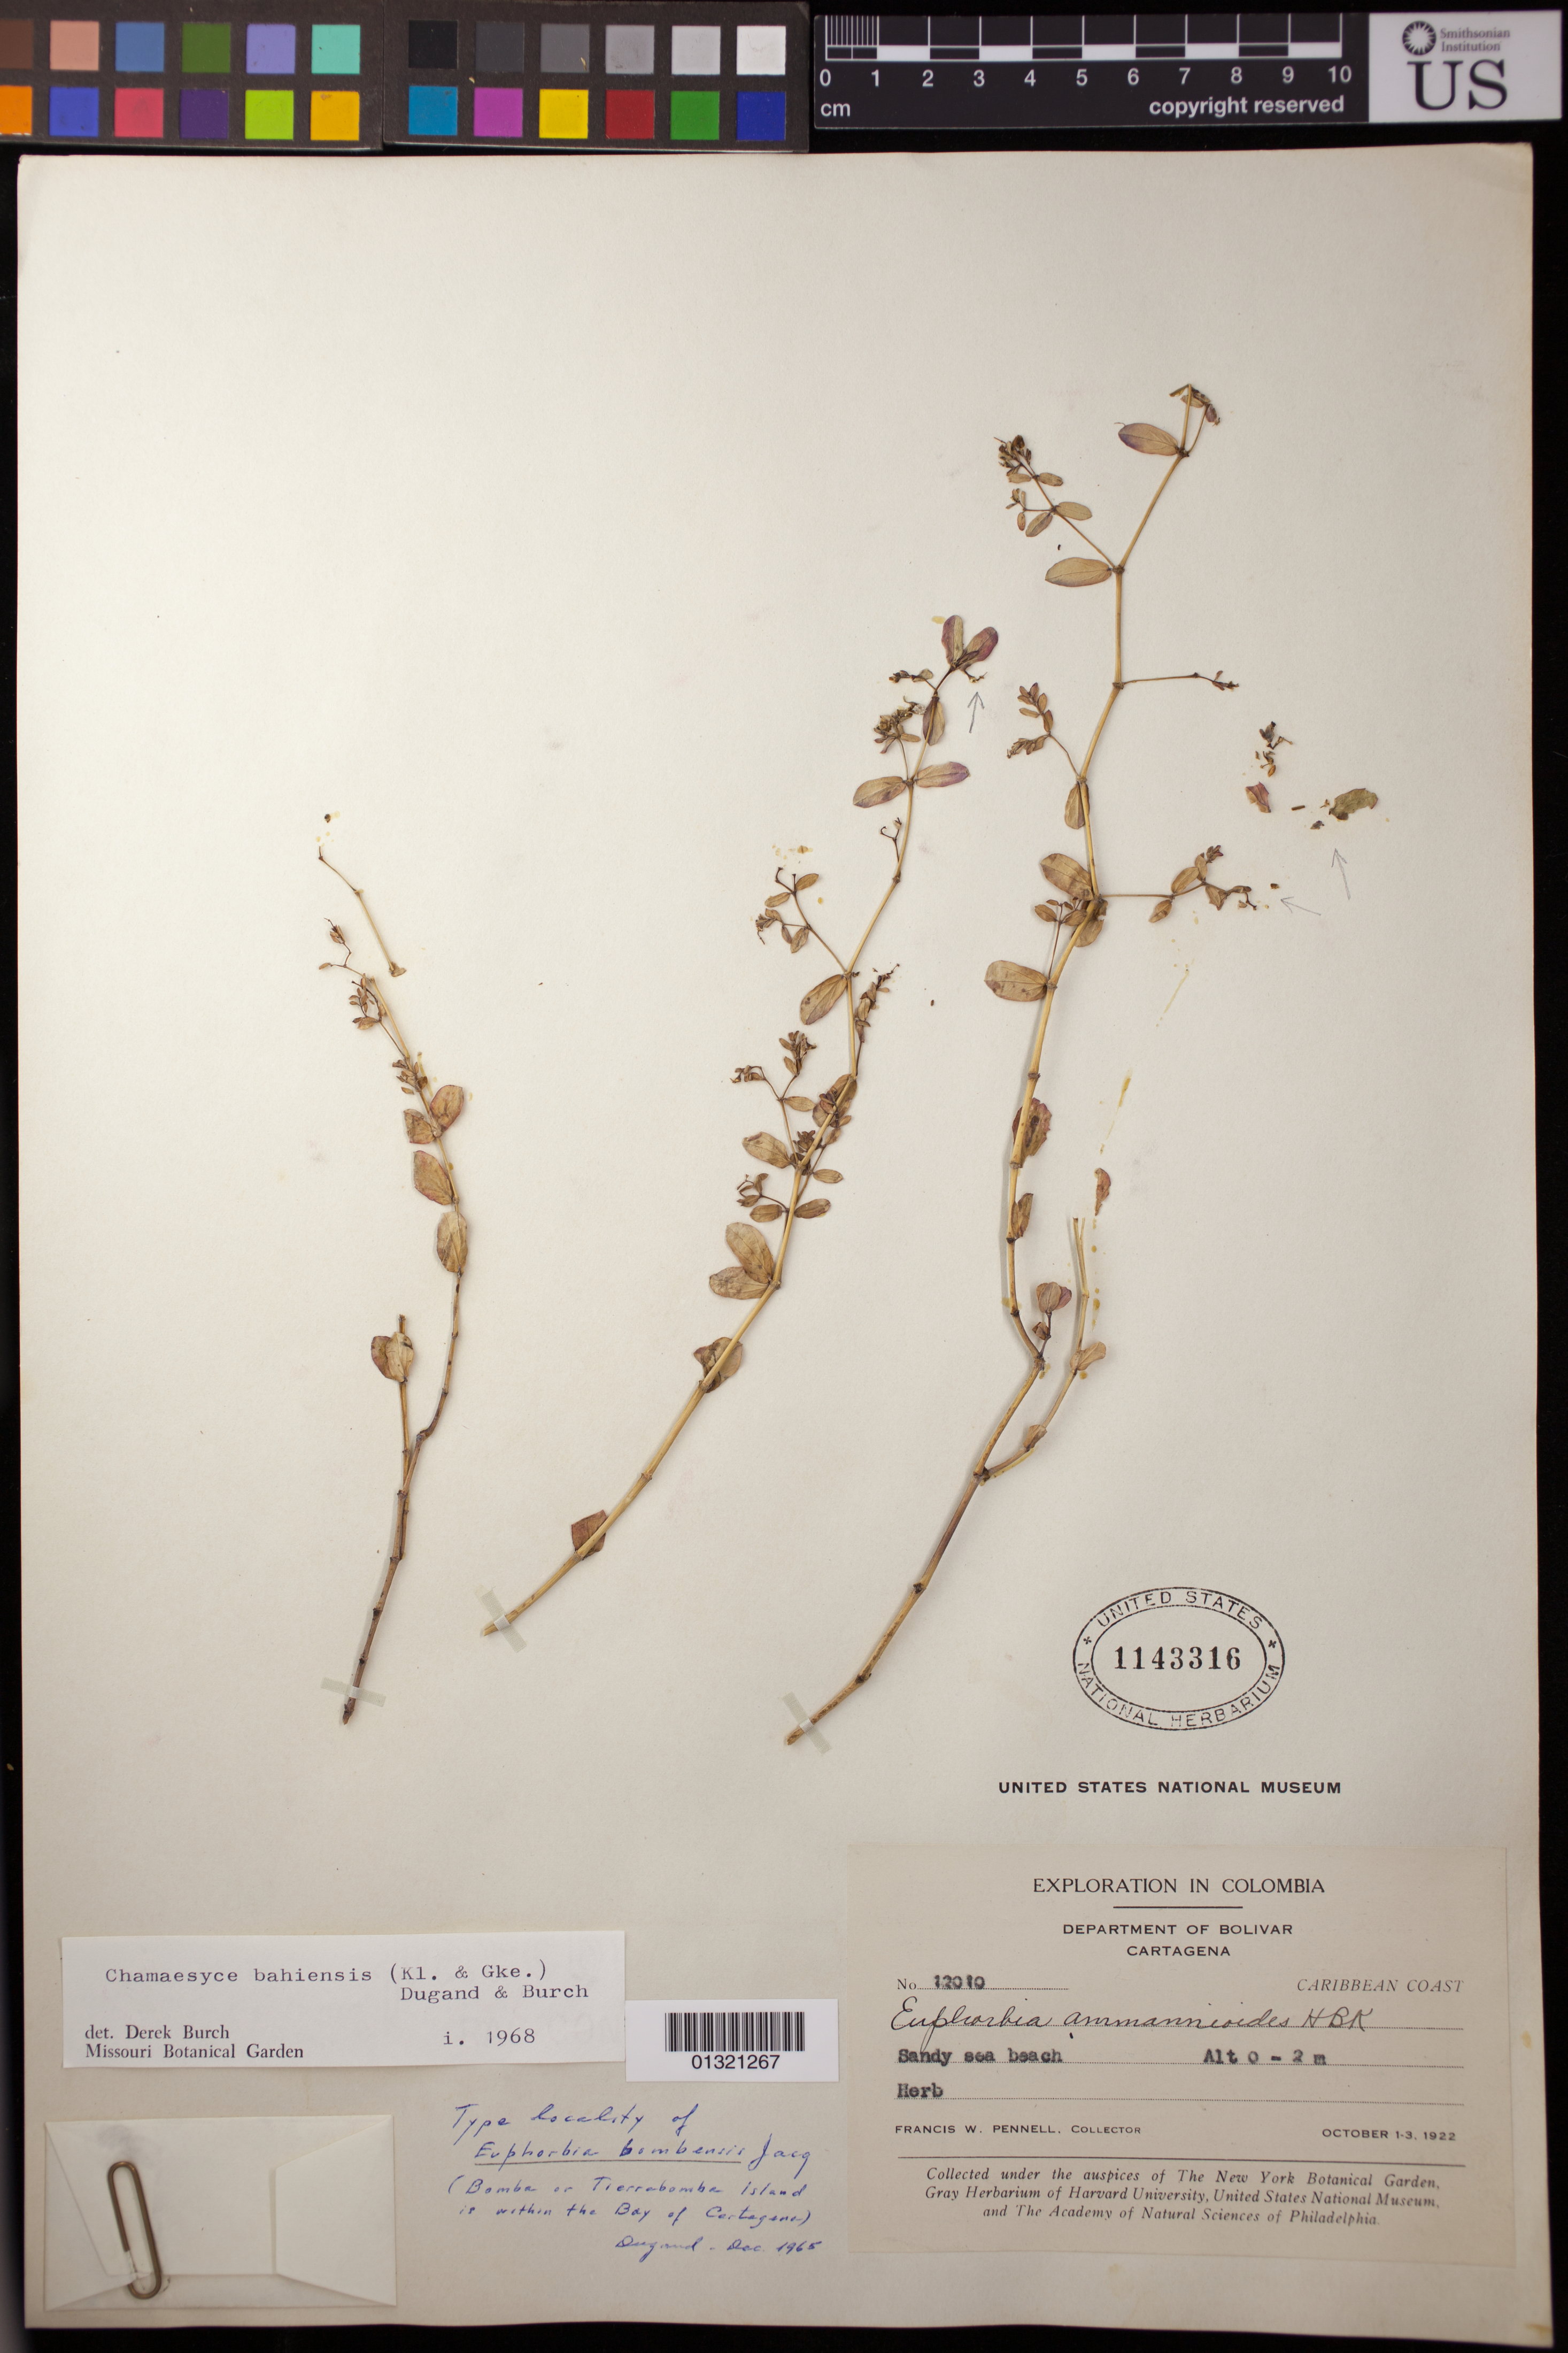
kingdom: Plantae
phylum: Tracheophyta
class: Magnoliopsida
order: Malpighiales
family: Euphorbiaceae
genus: Euphorbia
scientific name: Euphorbia bahiensis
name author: (Klotzsch & Garcke) Boiss.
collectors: F. W. Pennell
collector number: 12010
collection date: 1922-10-01/1922-10-03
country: Colombia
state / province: Bolívar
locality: Cartagena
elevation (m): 0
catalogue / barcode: US 1143316